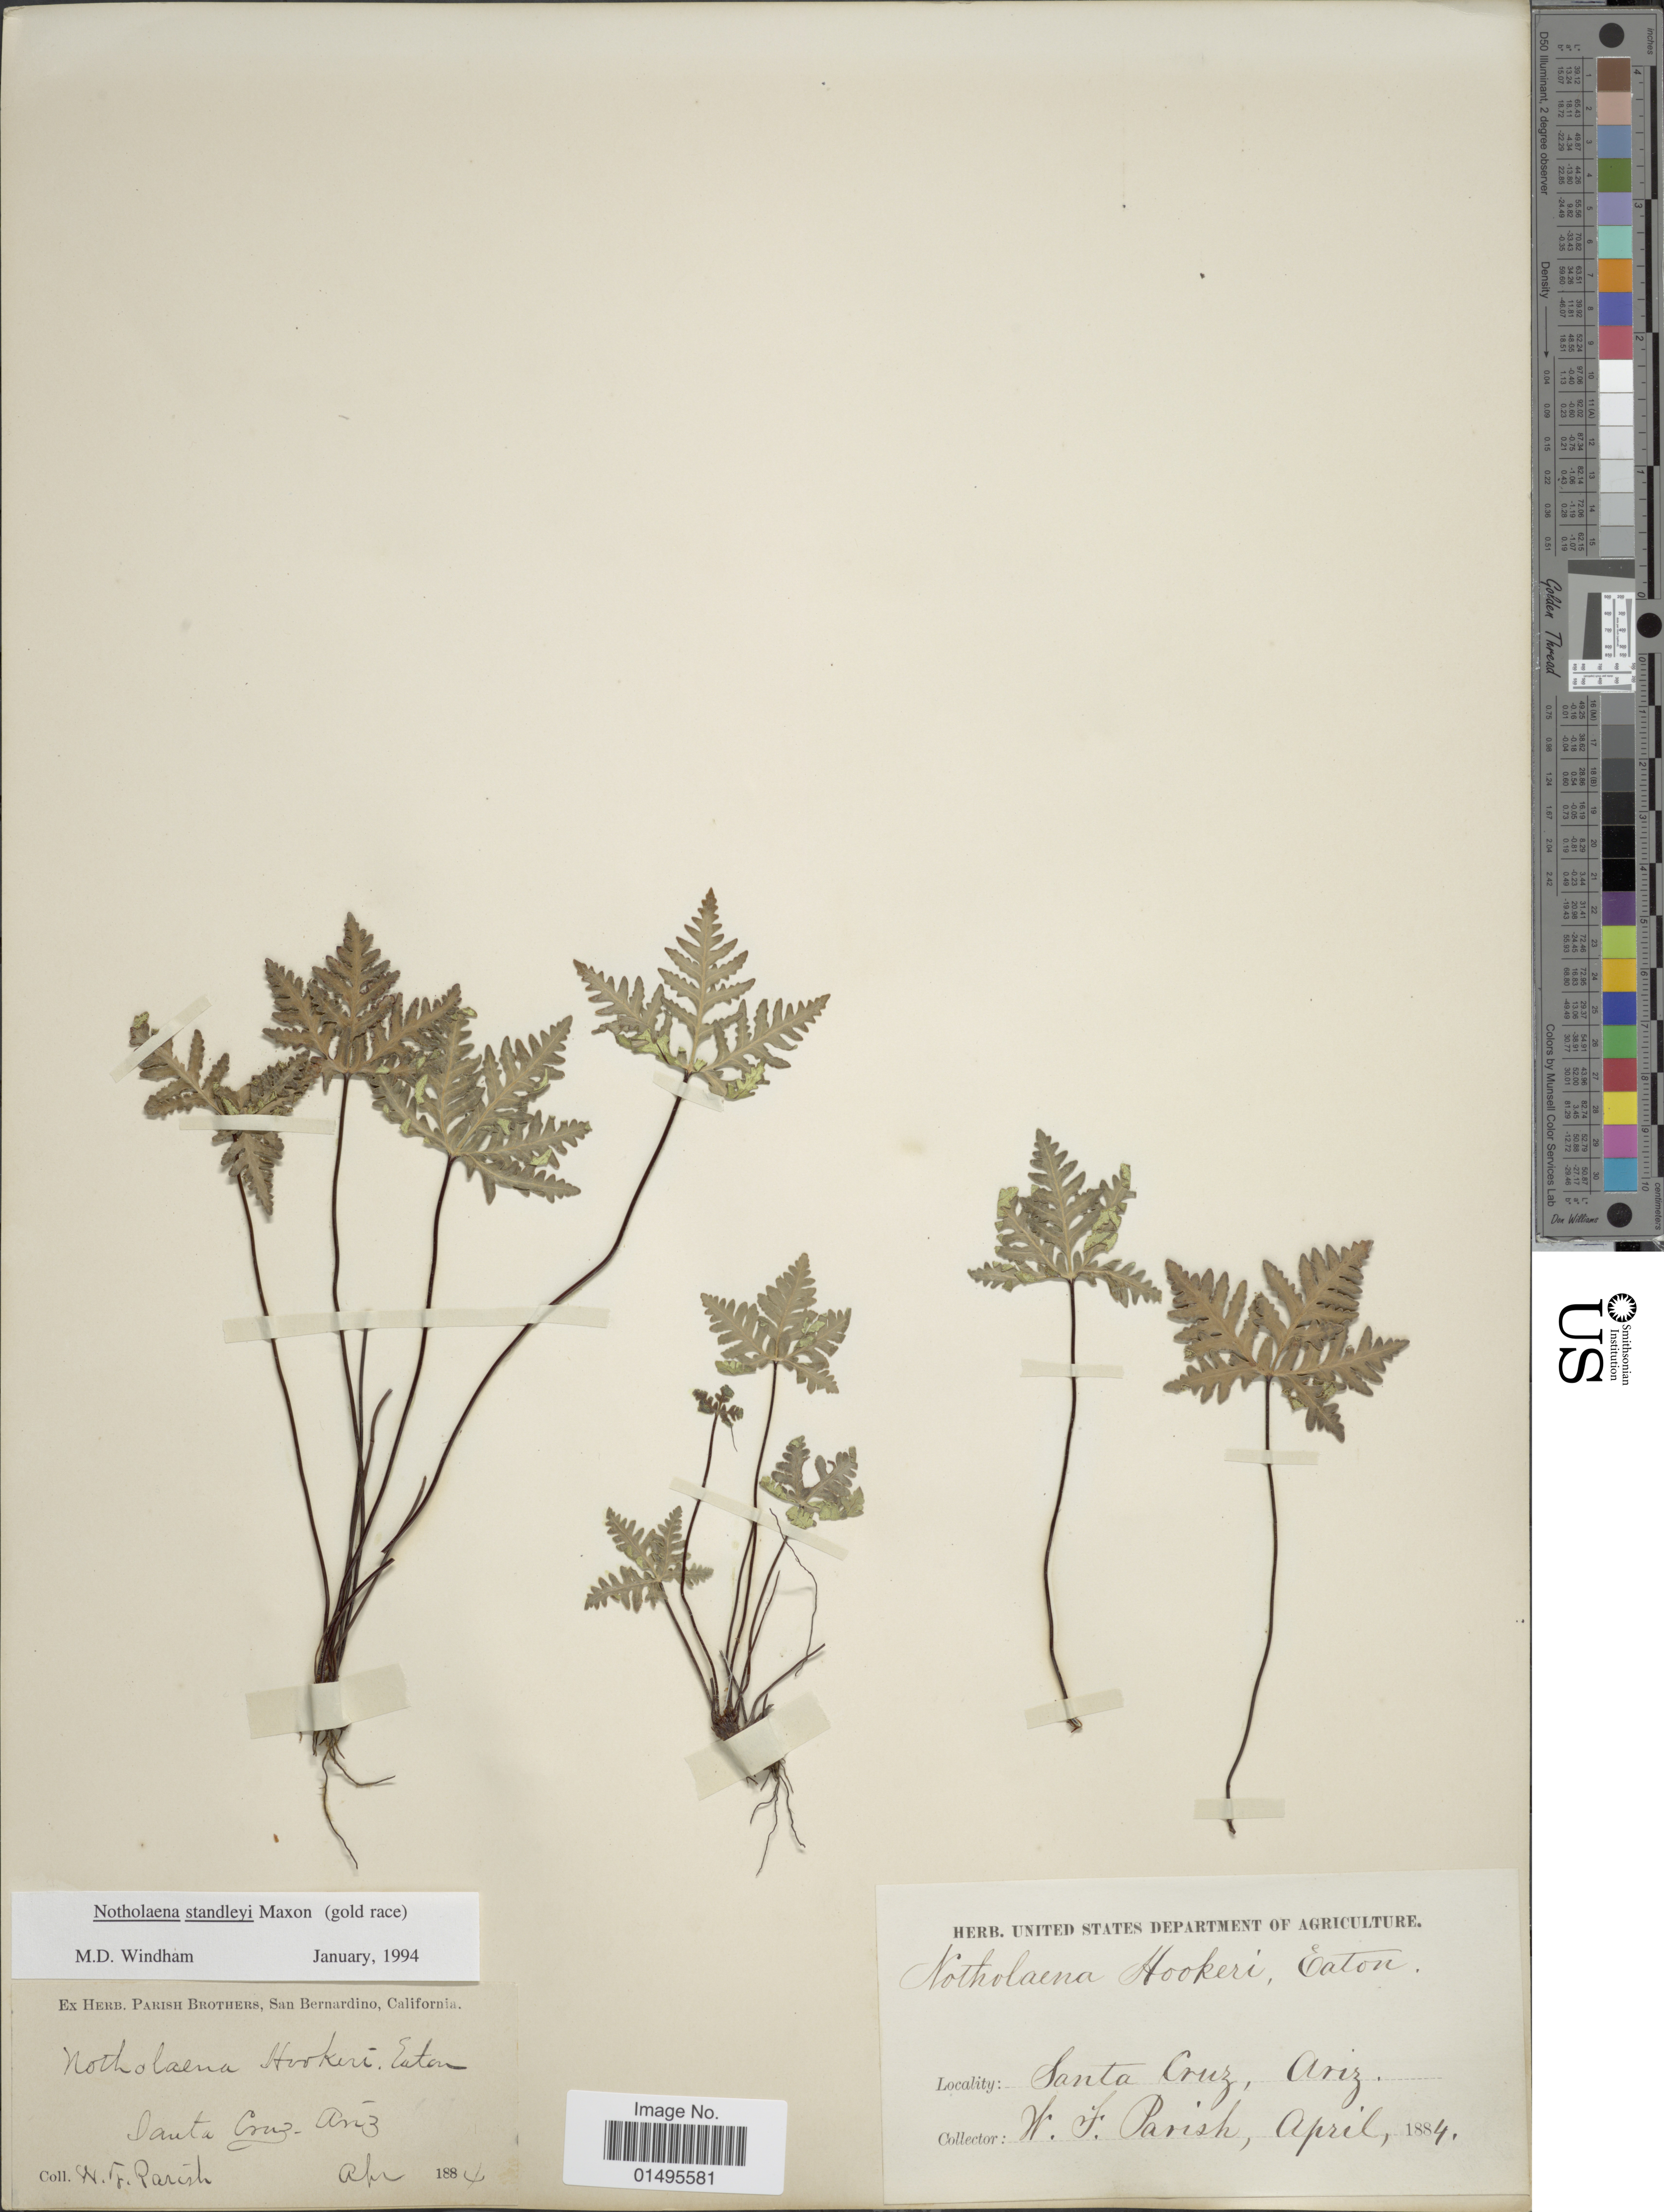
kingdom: Plantae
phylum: Tracheophyta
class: Polypodiopsida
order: Polypodiales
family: Pteridaceae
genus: Notholaena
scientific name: Notholaena standleyi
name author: Maxon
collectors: W. F. Parish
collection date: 1884-04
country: United States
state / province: Arizona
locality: Santa Cruz